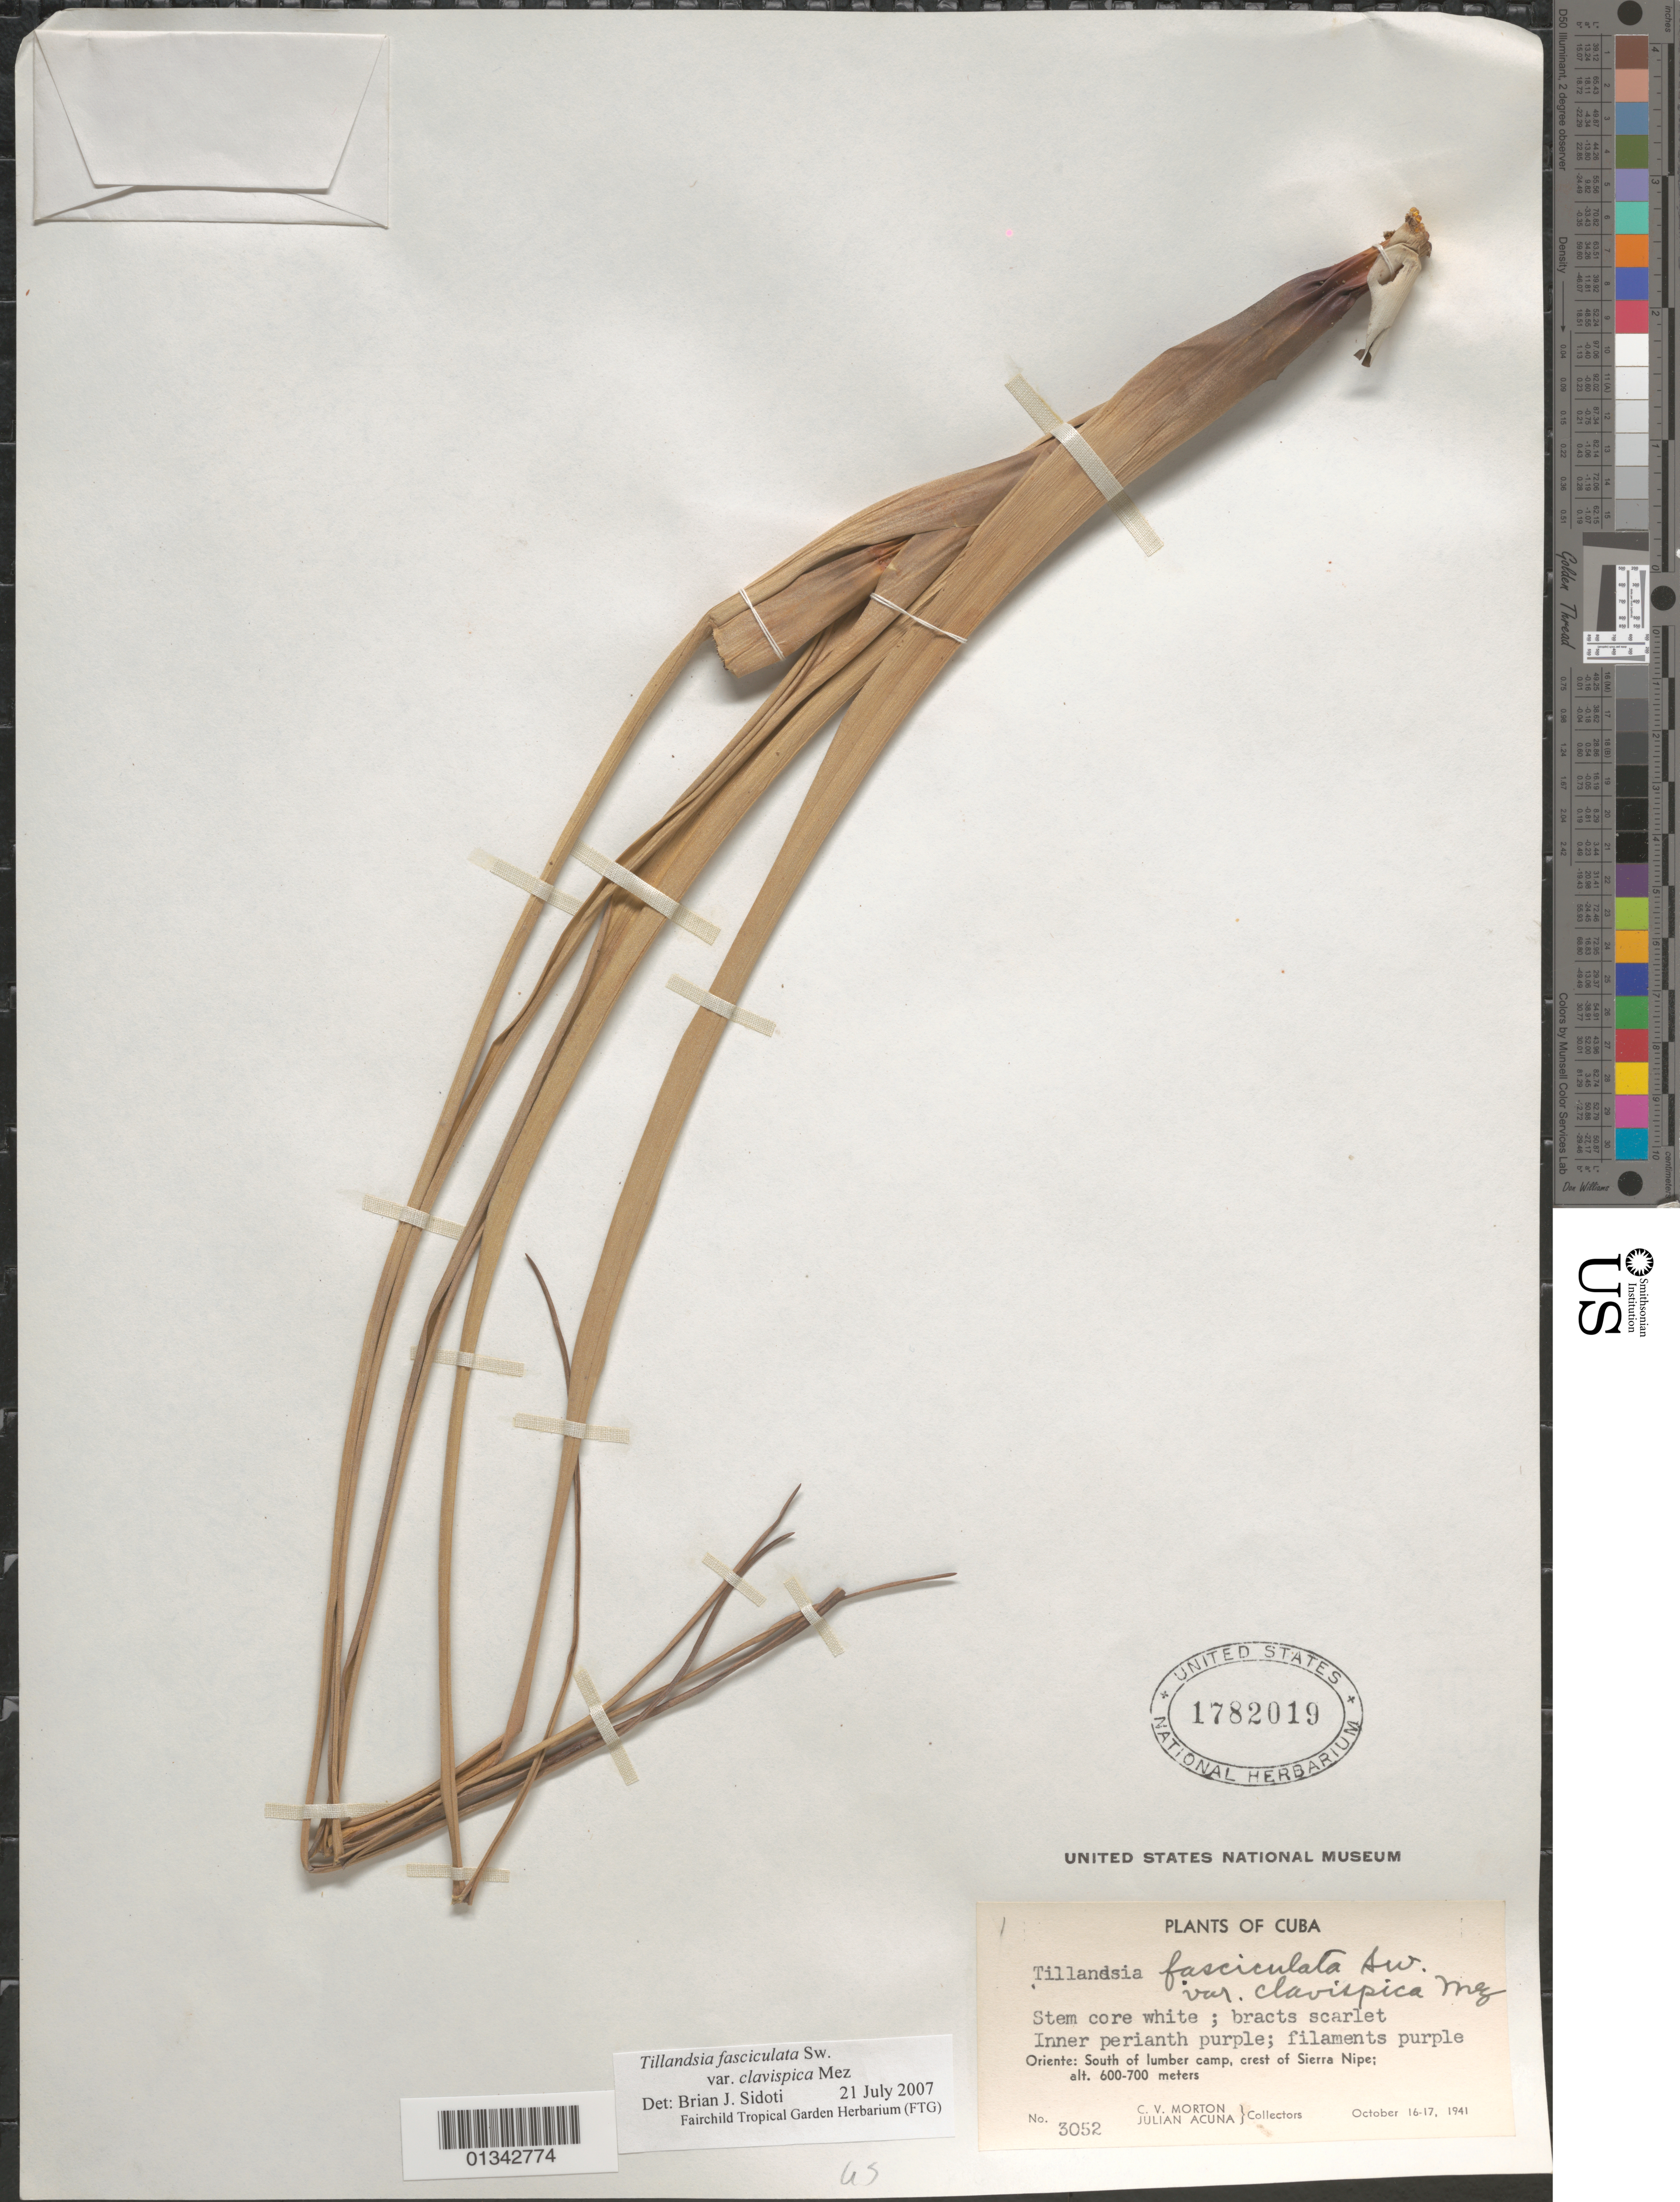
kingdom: Plantae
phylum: Tracheophyta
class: Liliopsida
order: Poales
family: Bromeliaceae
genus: Tillandsia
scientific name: Tillandsia fasciculata var. clavispica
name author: Mez in A. DC.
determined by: Sidoti, B. J.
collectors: C. V. Morton & J. B. Acuña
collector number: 3052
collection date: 1941-10-16/1941-10-17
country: Cuba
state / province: Holguín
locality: Oriente [Holguín], S of lumber camp, crest of Sierra Nipe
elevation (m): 600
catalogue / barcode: US 1782019